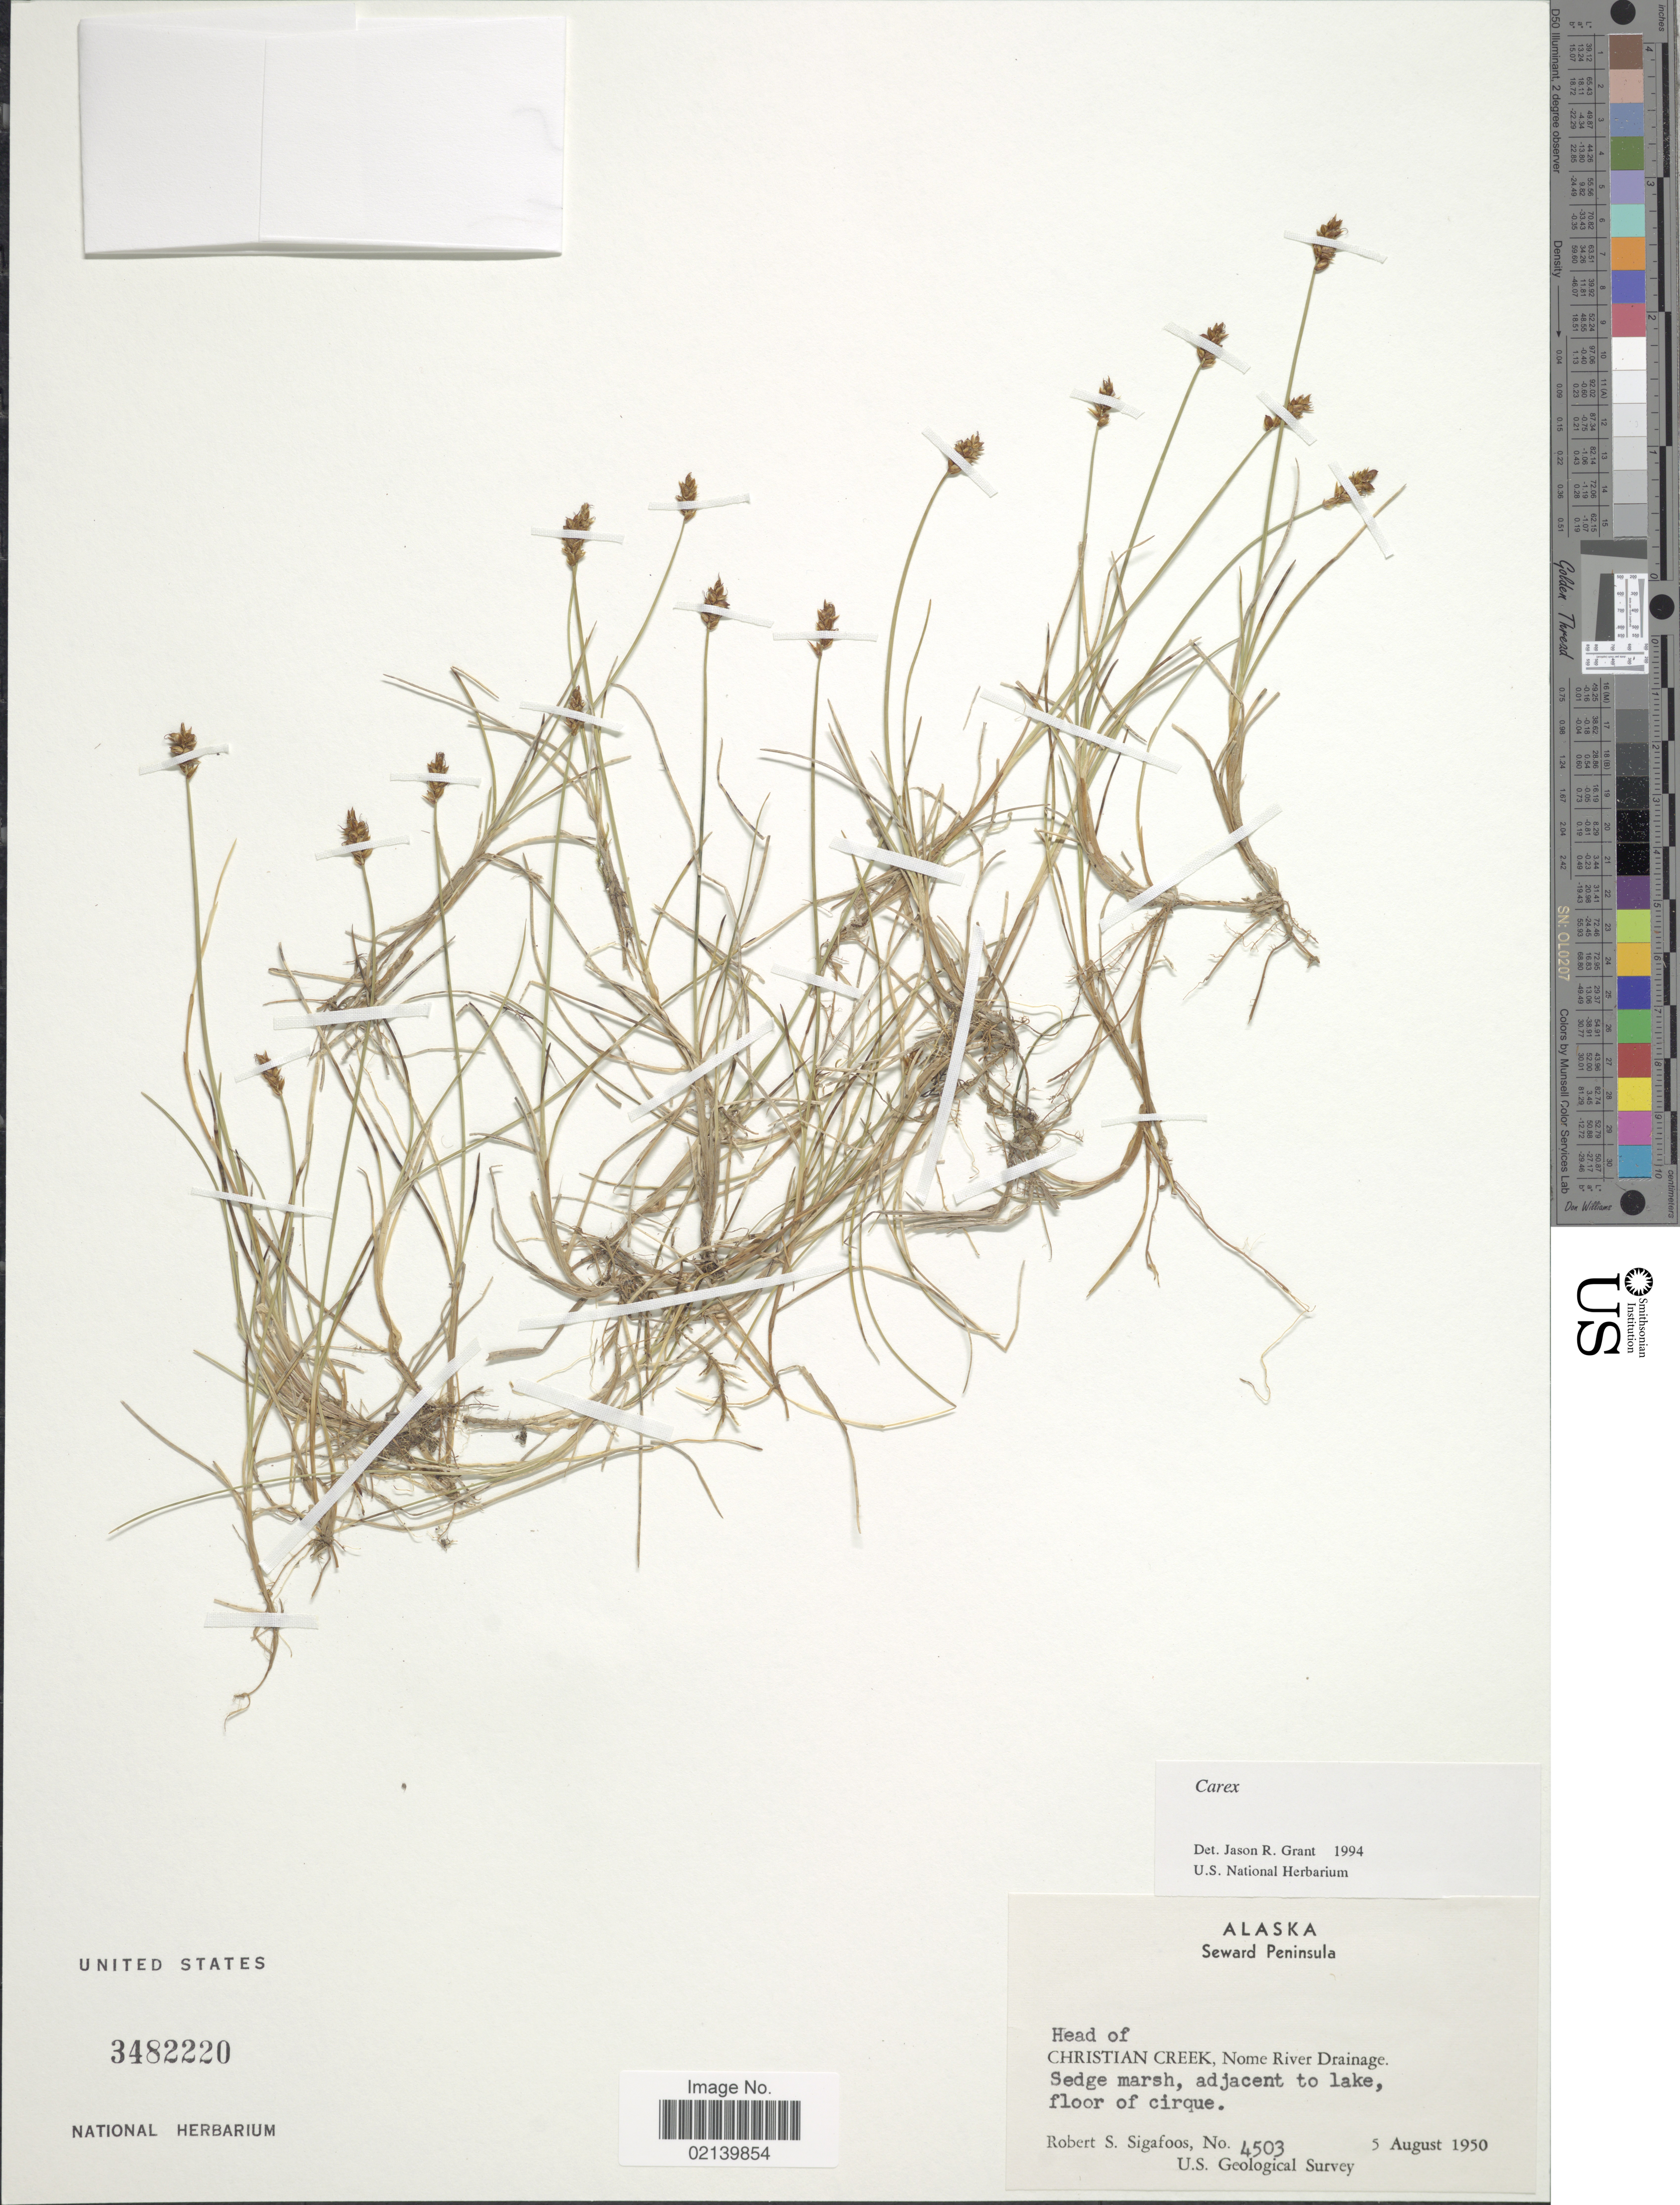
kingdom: Plantae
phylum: Tracheophyta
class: Liliopsida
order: Poales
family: Cyperaceae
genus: Carex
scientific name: Carex sp.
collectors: R. Sigafoos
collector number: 4503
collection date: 1950-08-05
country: United States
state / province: Alaska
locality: Alaska, Seward Peninsula. Head of Christian Creek, Nome River Drainage. Sedge marsh adjacent to lake, floor of cirque.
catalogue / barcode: US 3482220